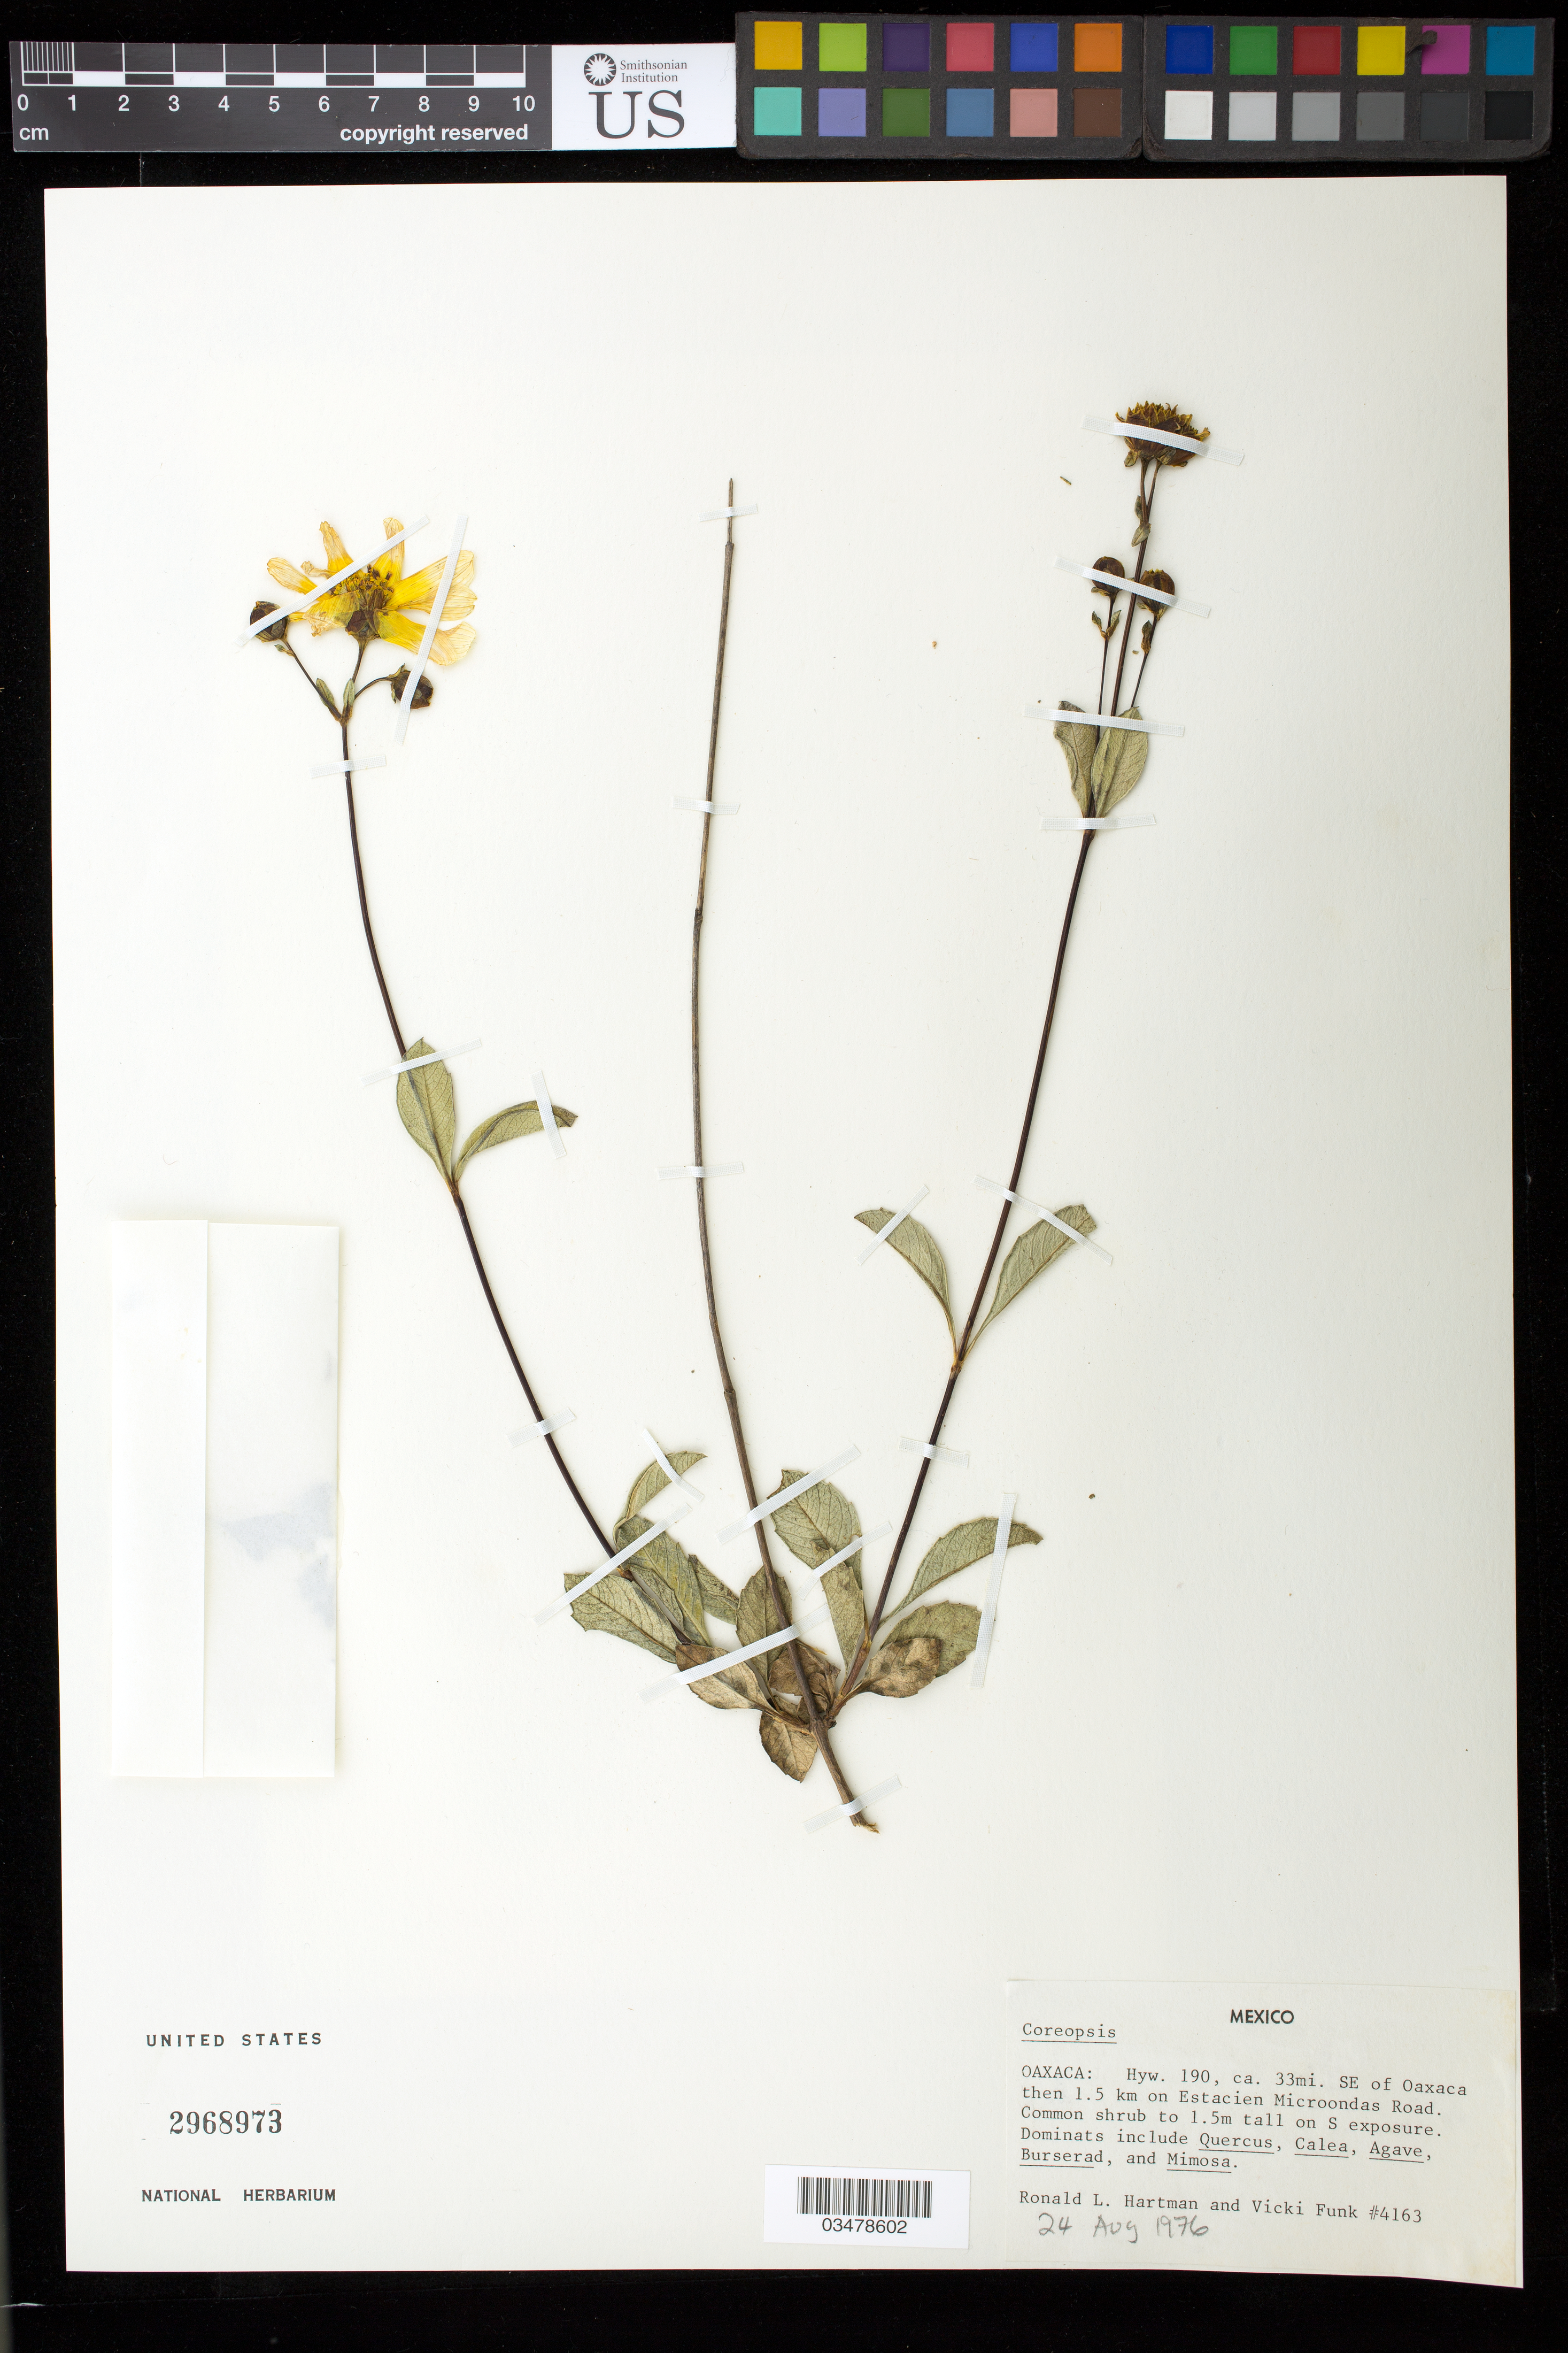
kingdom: Plantae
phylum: Tracheophyta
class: Magnoliopsida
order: Asterales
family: Asteraceae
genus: Coreopsis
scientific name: Coreopsis sp.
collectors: R. L. Hartman & V. Funk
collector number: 4163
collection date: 1976-08-24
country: Mexico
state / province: Oaxaca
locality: Hwy. 190, ca. 33 mi SE of Oaxaca; then 1.5 km on Estacien Microondes Road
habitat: On S exposure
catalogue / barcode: US 2968973